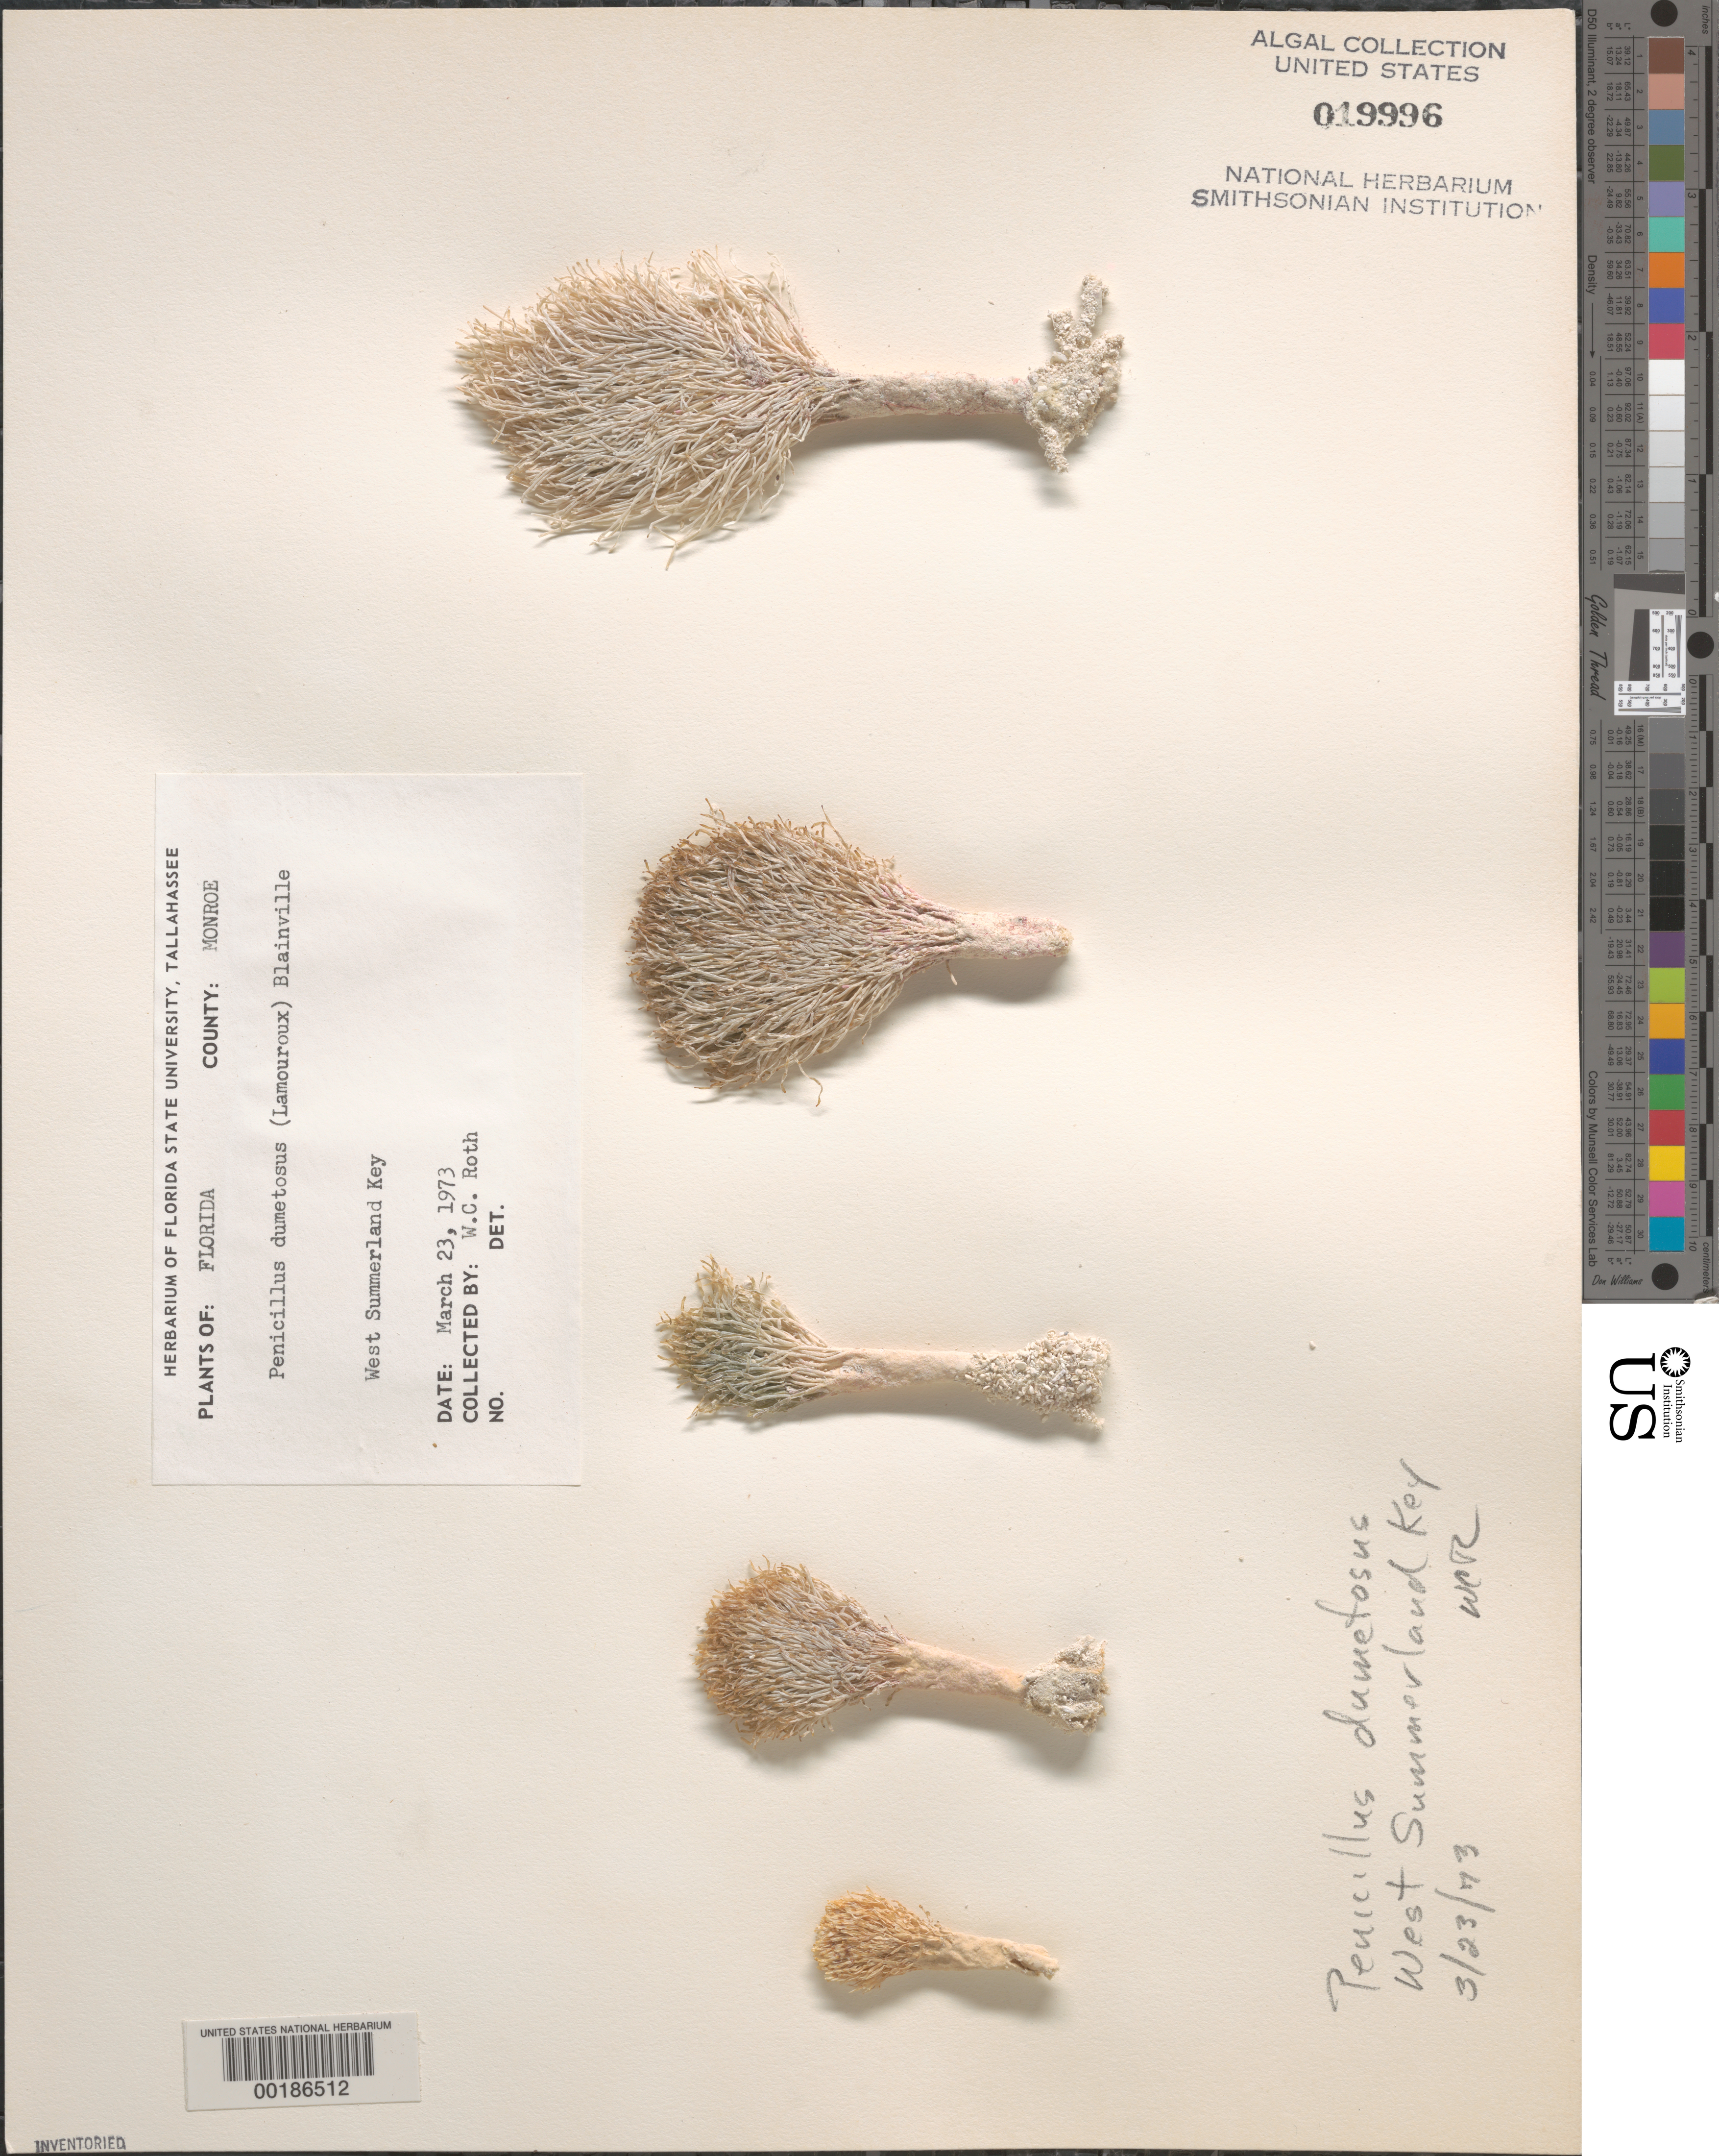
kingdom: Plantae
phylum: Chlorophyta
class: Ulvophyceae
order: Bryopsidales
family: Udoteaceae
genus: Penicillus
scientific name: Penicillus dumetosus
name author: (J.V.Lamouroux) Blainville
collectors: W. C. Roth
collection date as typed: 23 Mar 1973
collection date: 1973-03-23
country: United States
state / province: Florida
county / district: Monroe County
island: West Summerland Key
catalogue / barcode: US 19996